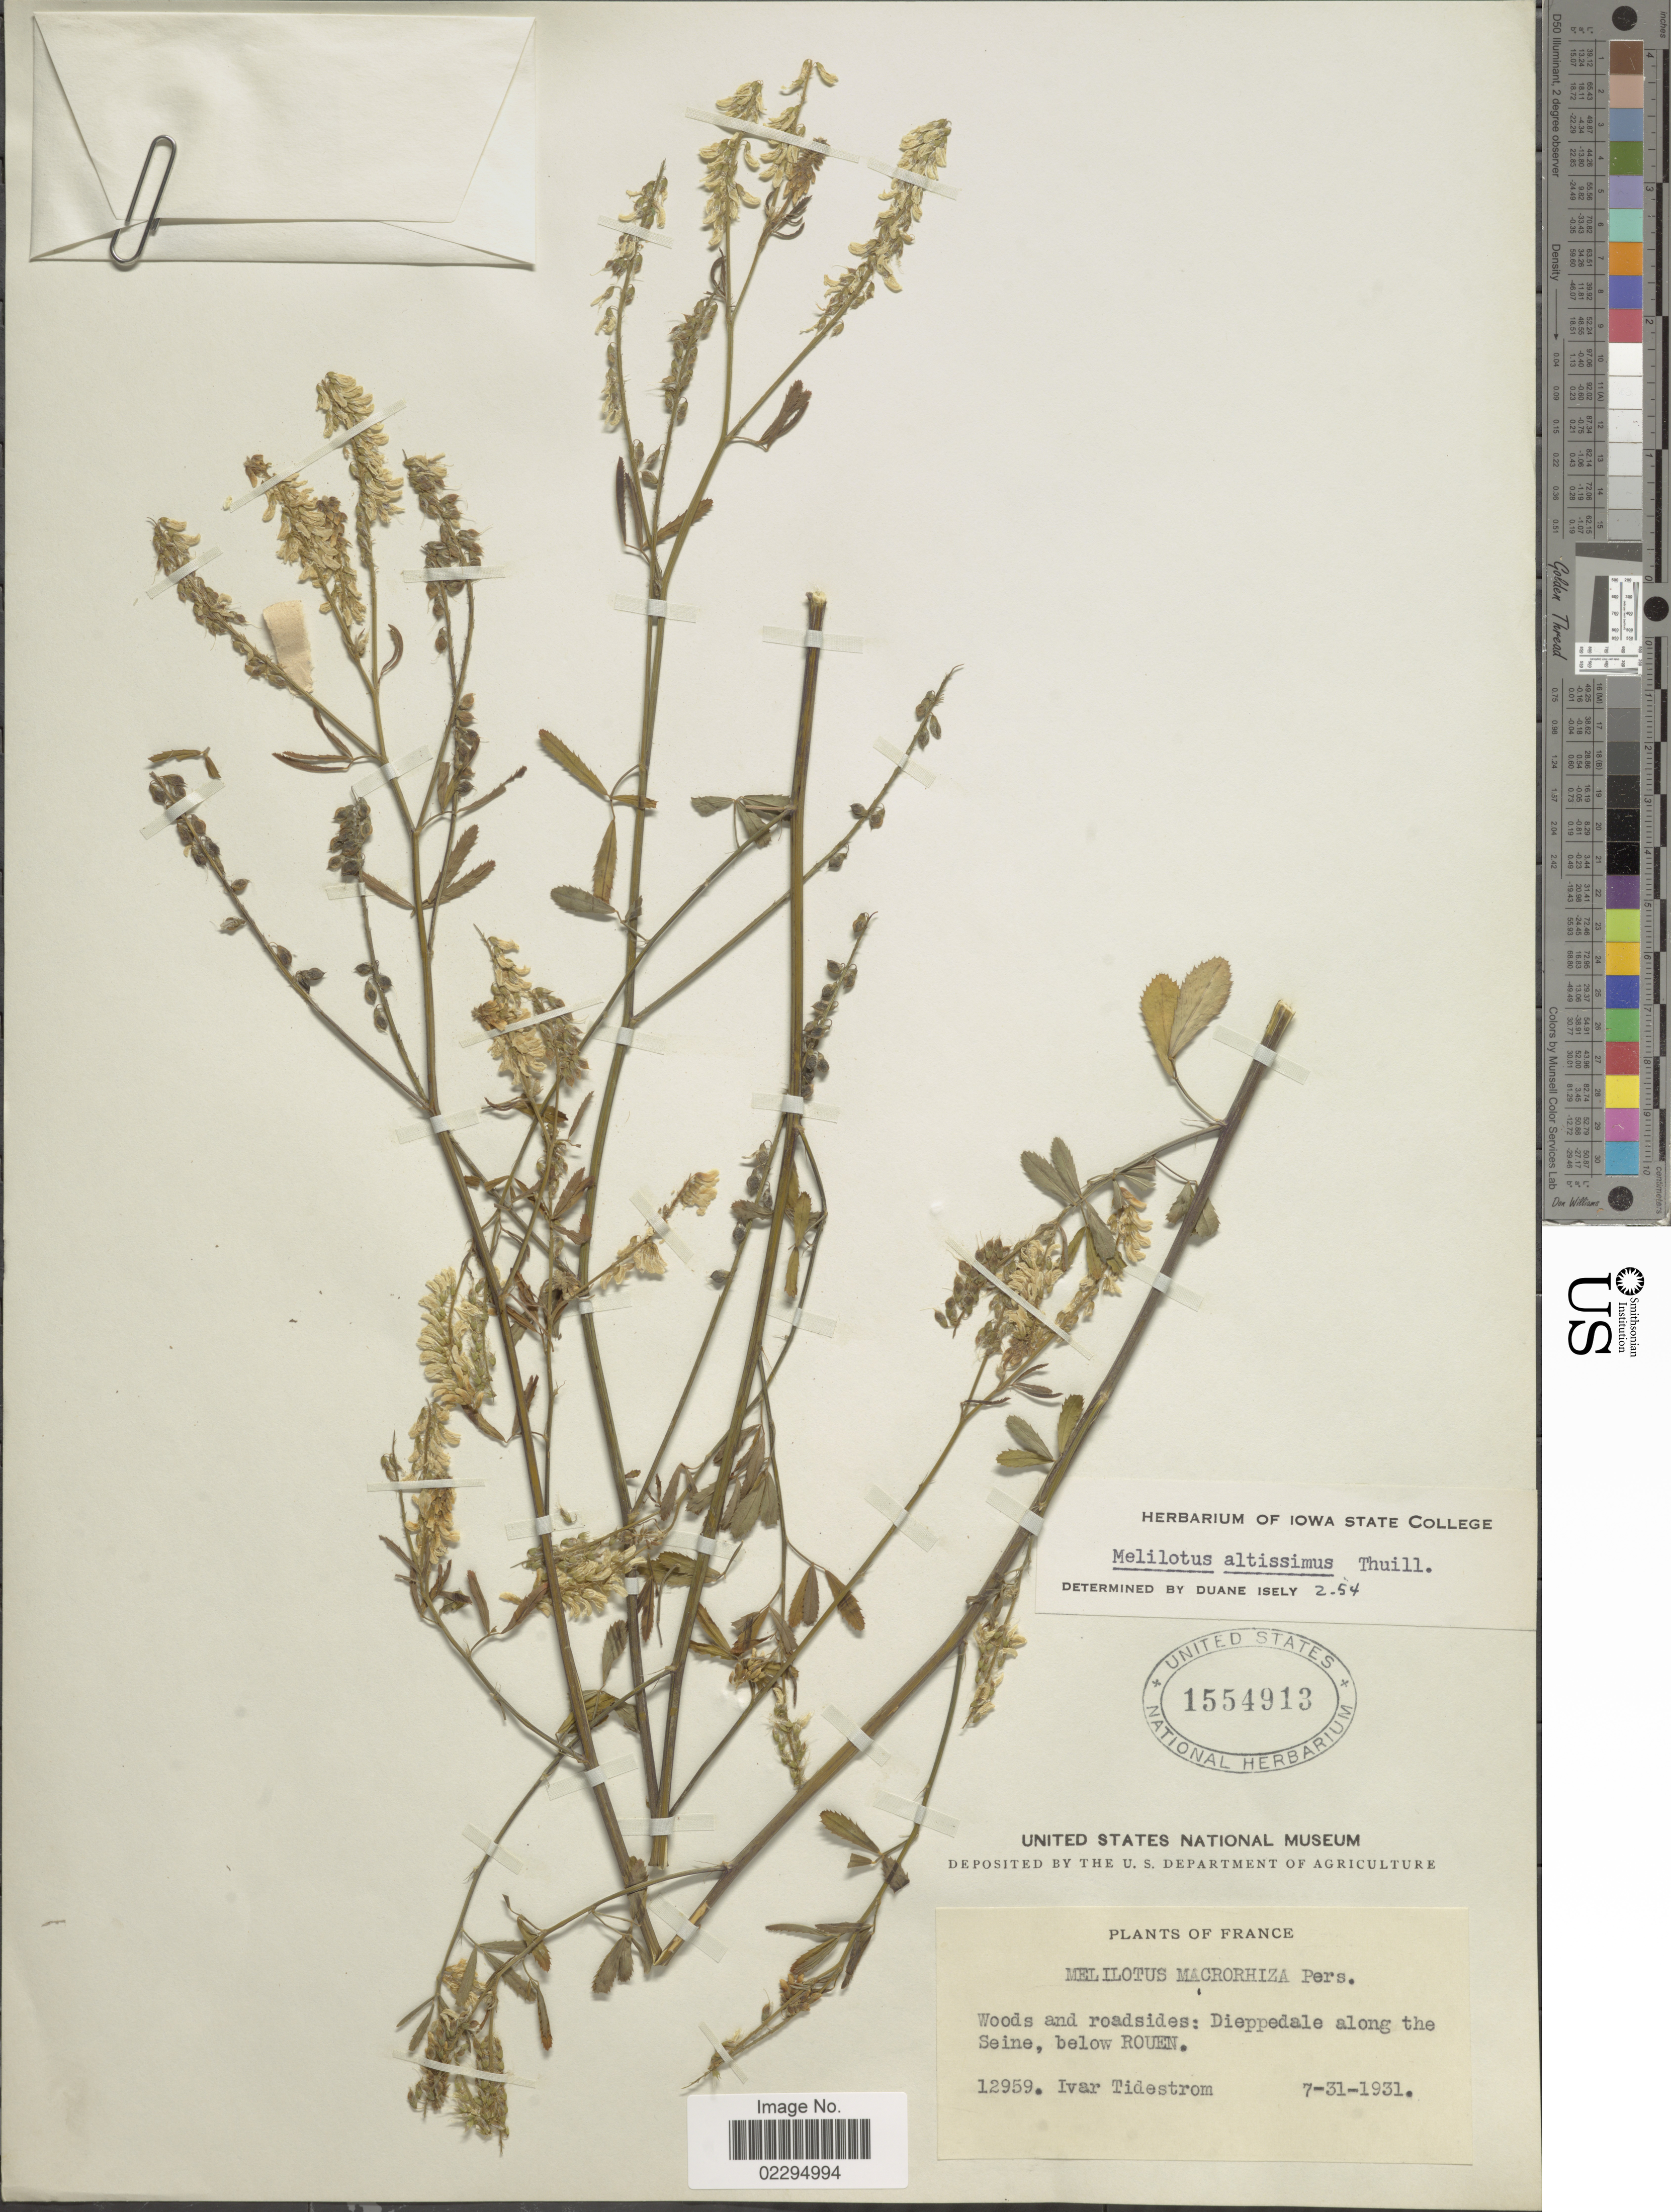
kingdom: Plantae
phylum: Tracheophyta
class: Magnoliopsida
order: Fabales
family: Fabaceae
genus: Melilotus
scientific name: Melilotus altissimus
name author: Thuill.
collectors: I. F. Tidestrom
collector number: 12959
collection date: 1931-07-31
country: France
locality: Woods and roadsides: Dieppedale along the Seine, below Rouen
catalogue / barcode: US 1554913